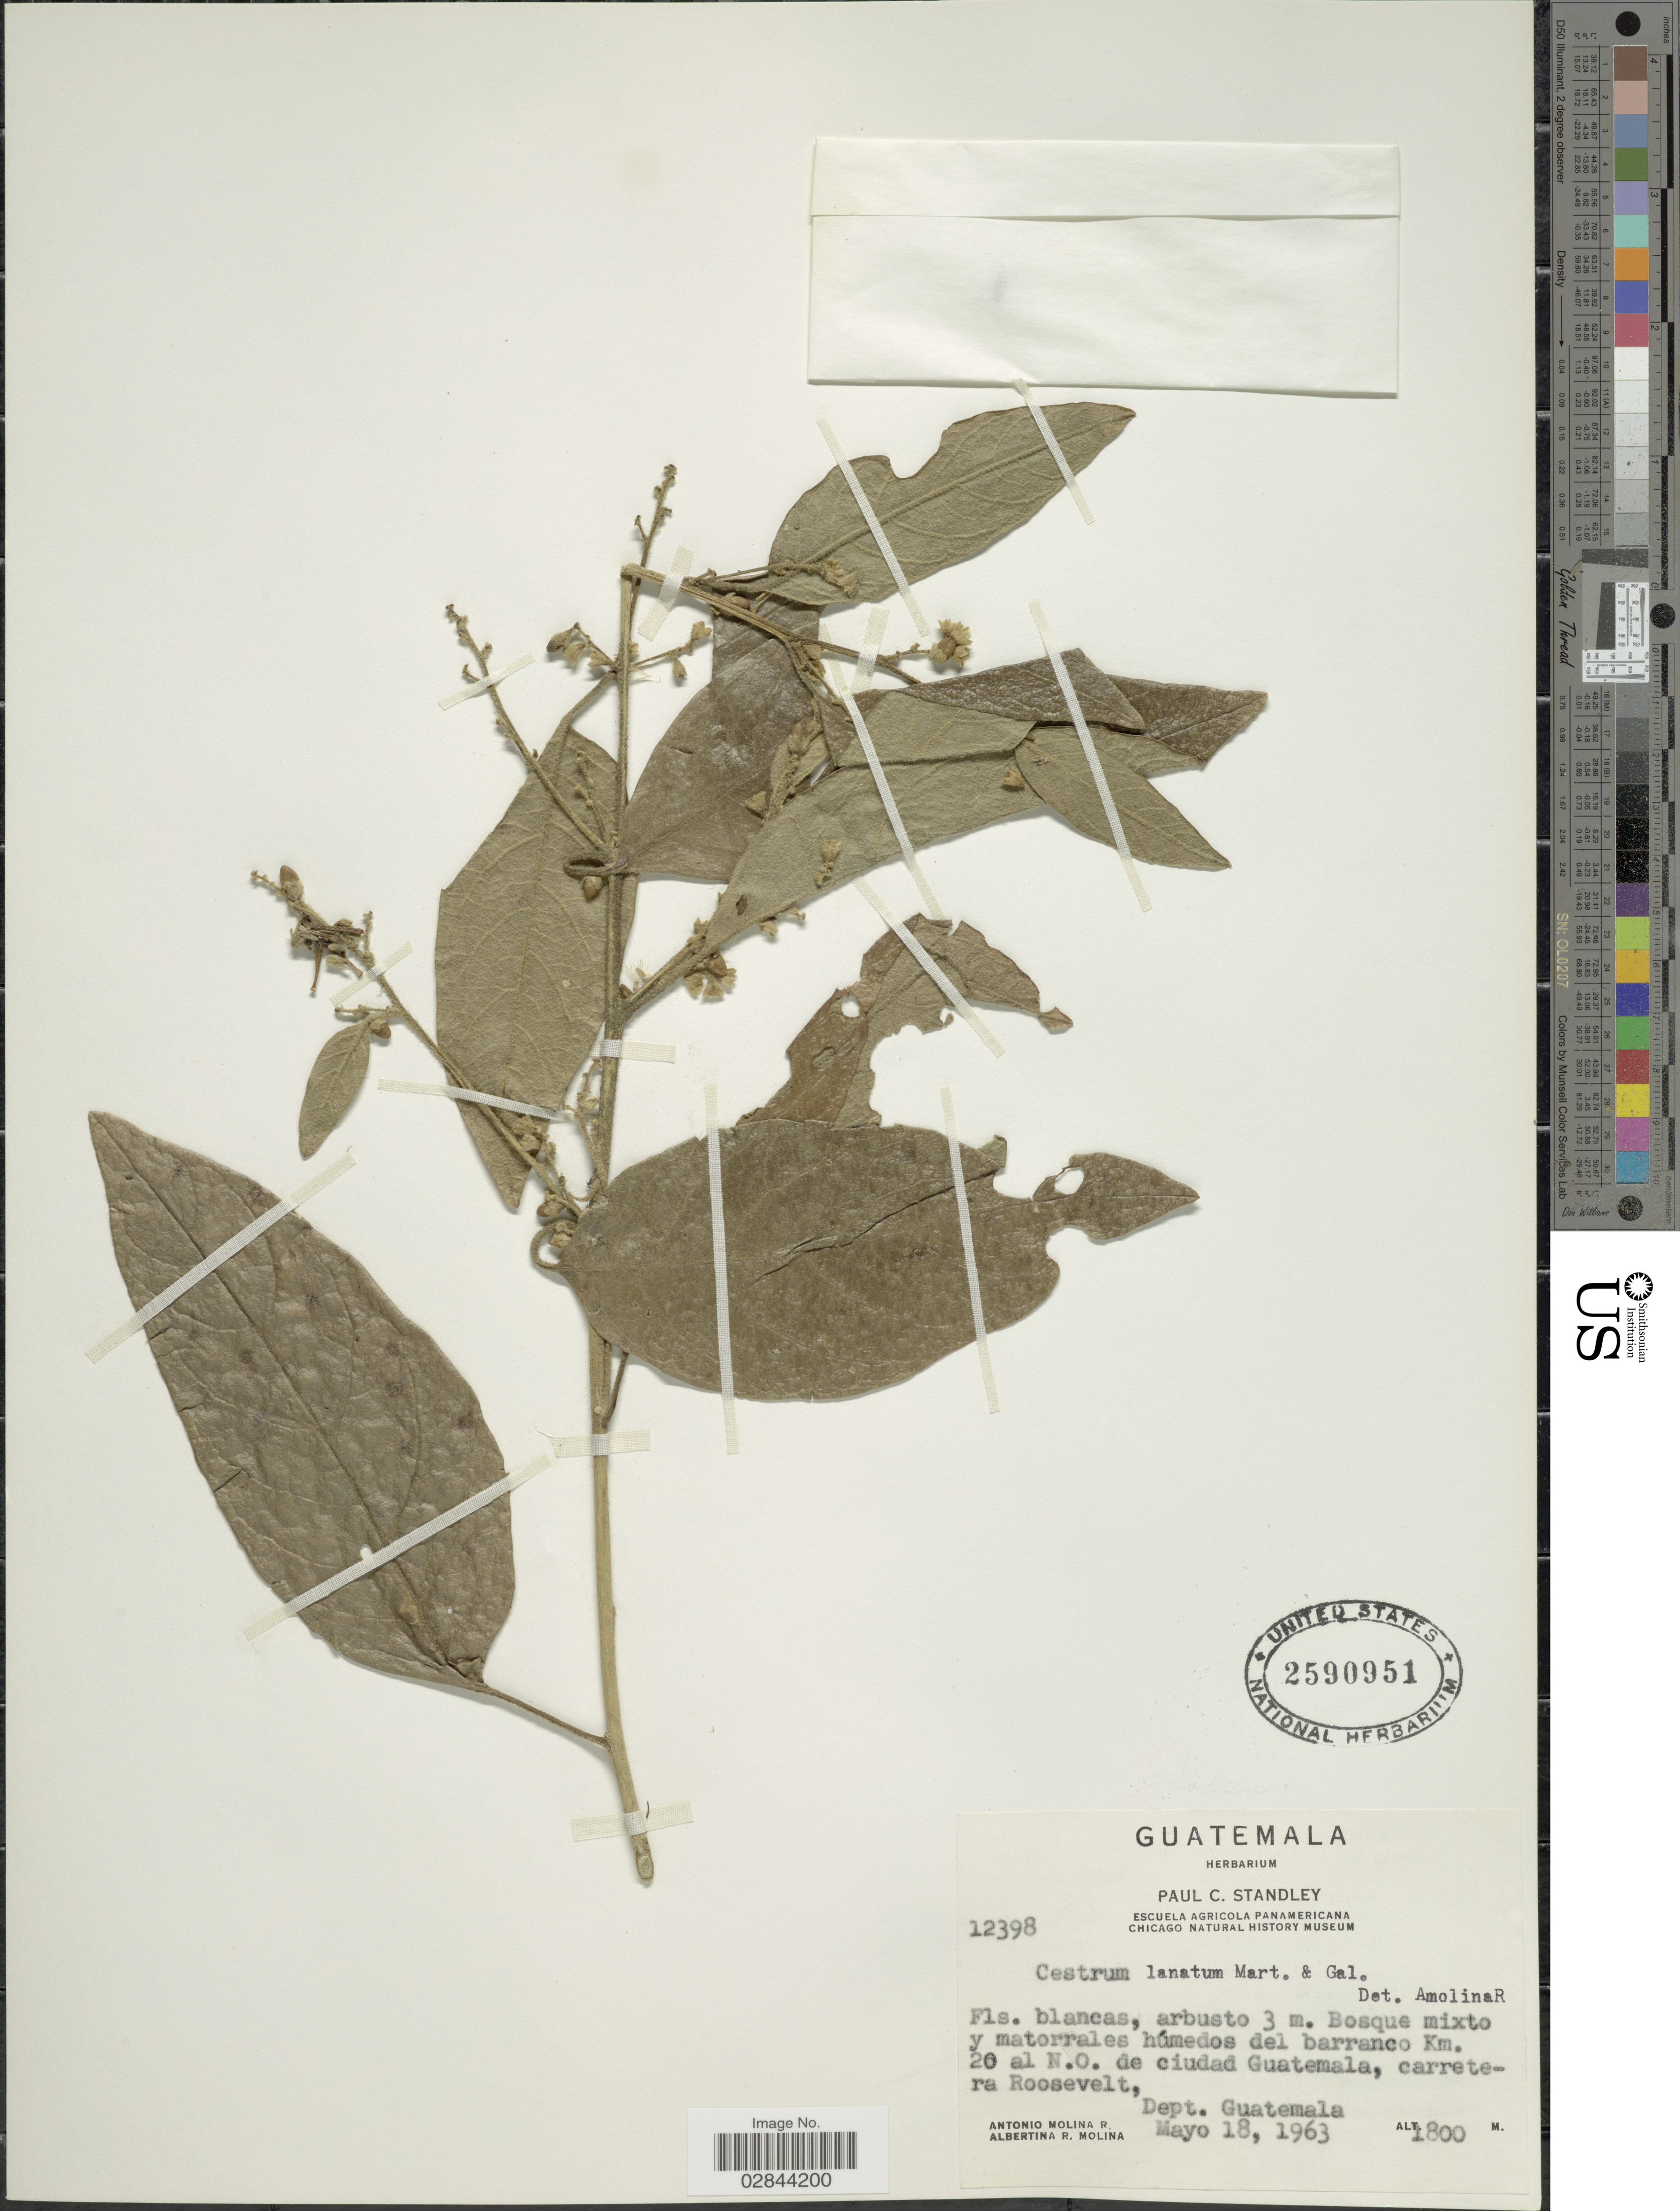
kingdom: Plantae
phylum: Tracheophyta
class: Magnoliopsida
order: Solanales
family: Solanaceae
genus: Cestrum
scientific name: Cestrum tomentosum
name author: L. f.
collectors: A. Molina R. & A. R. Molina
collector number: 12398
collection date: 1963-05-18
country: Guatemala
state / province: Guatemala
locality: Bosque mixto y matorrales húmedo del barranco Km. 20 al N.O. de ciudad Guatemala, carretera Roosevelt, Dept. Guatemala.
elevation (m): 1800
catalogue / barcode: US 2590951